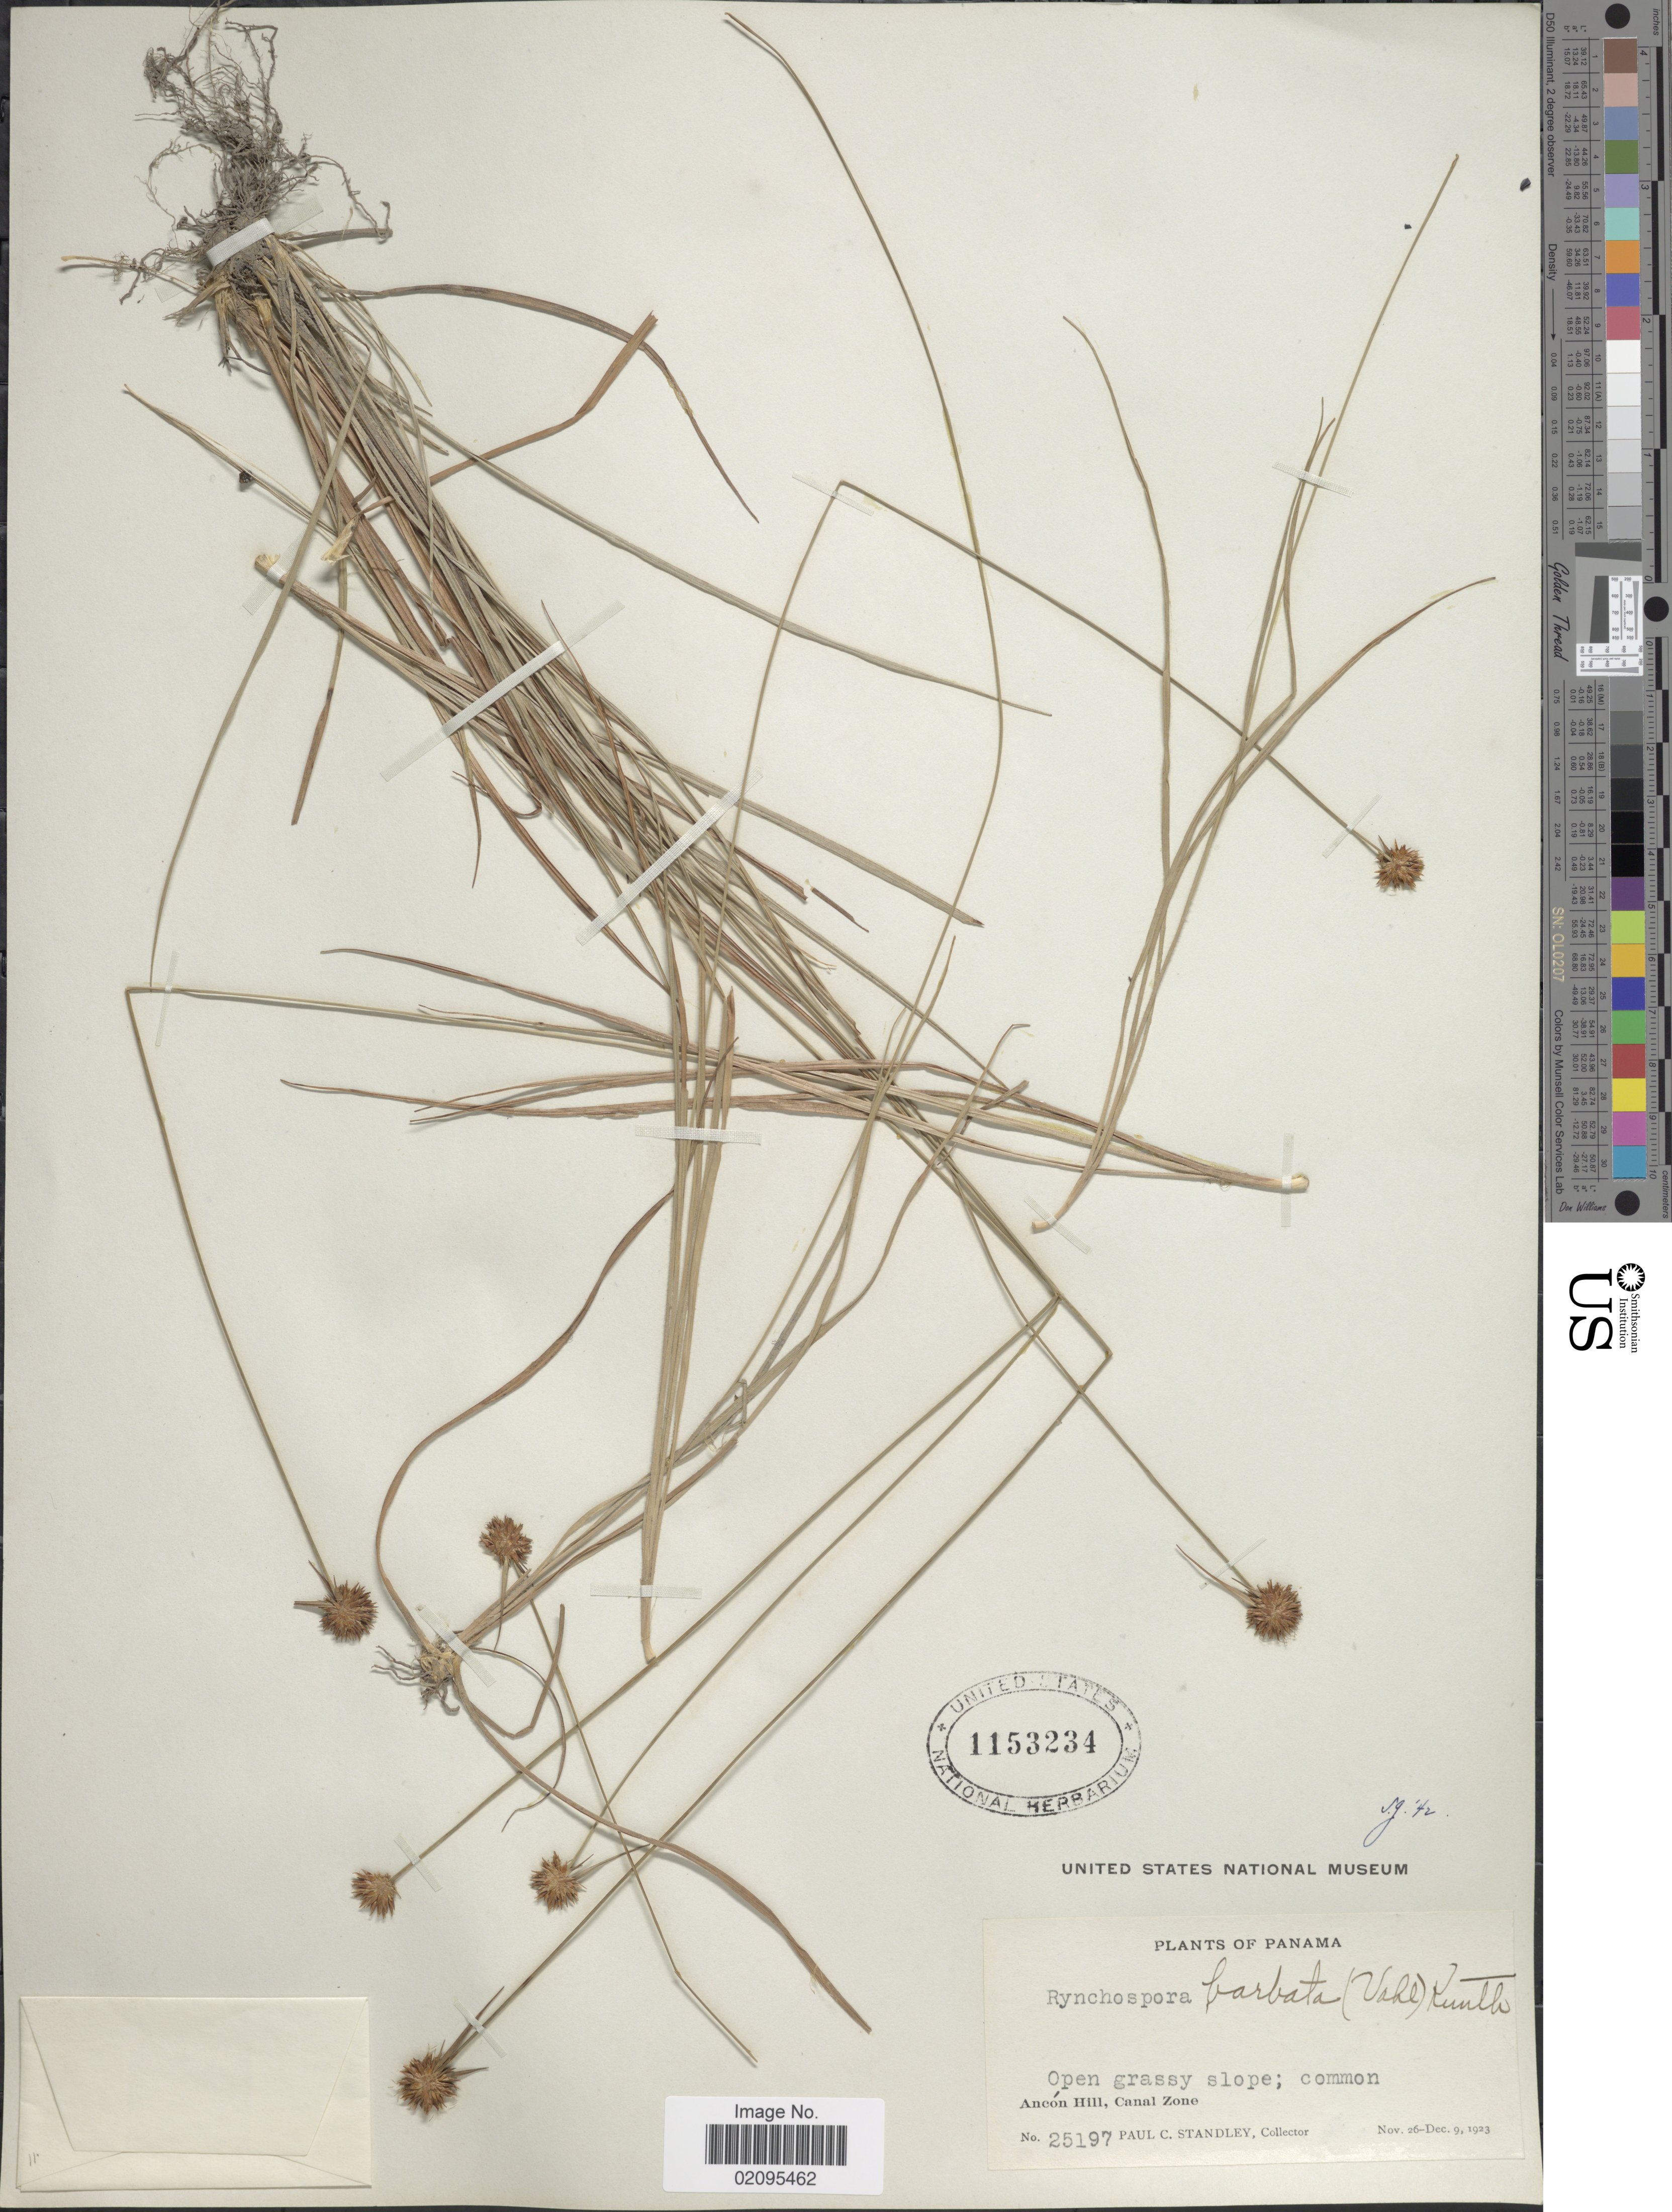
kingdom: Plantae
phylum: Tracheophyta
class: Liliopsida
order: Poales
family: Cyperaceae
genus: Rhynchospora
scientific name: Rhynchospora barbata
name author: (Vahl) Kunth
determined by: Alves, K.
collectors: P. C. Standley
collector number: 25197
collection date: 1923-11-26/1923-12-09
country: Panama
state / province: Colón / Panamá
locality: Open grassy slope, Ancon Hill, Canal Zone.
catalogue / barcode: US 1153234